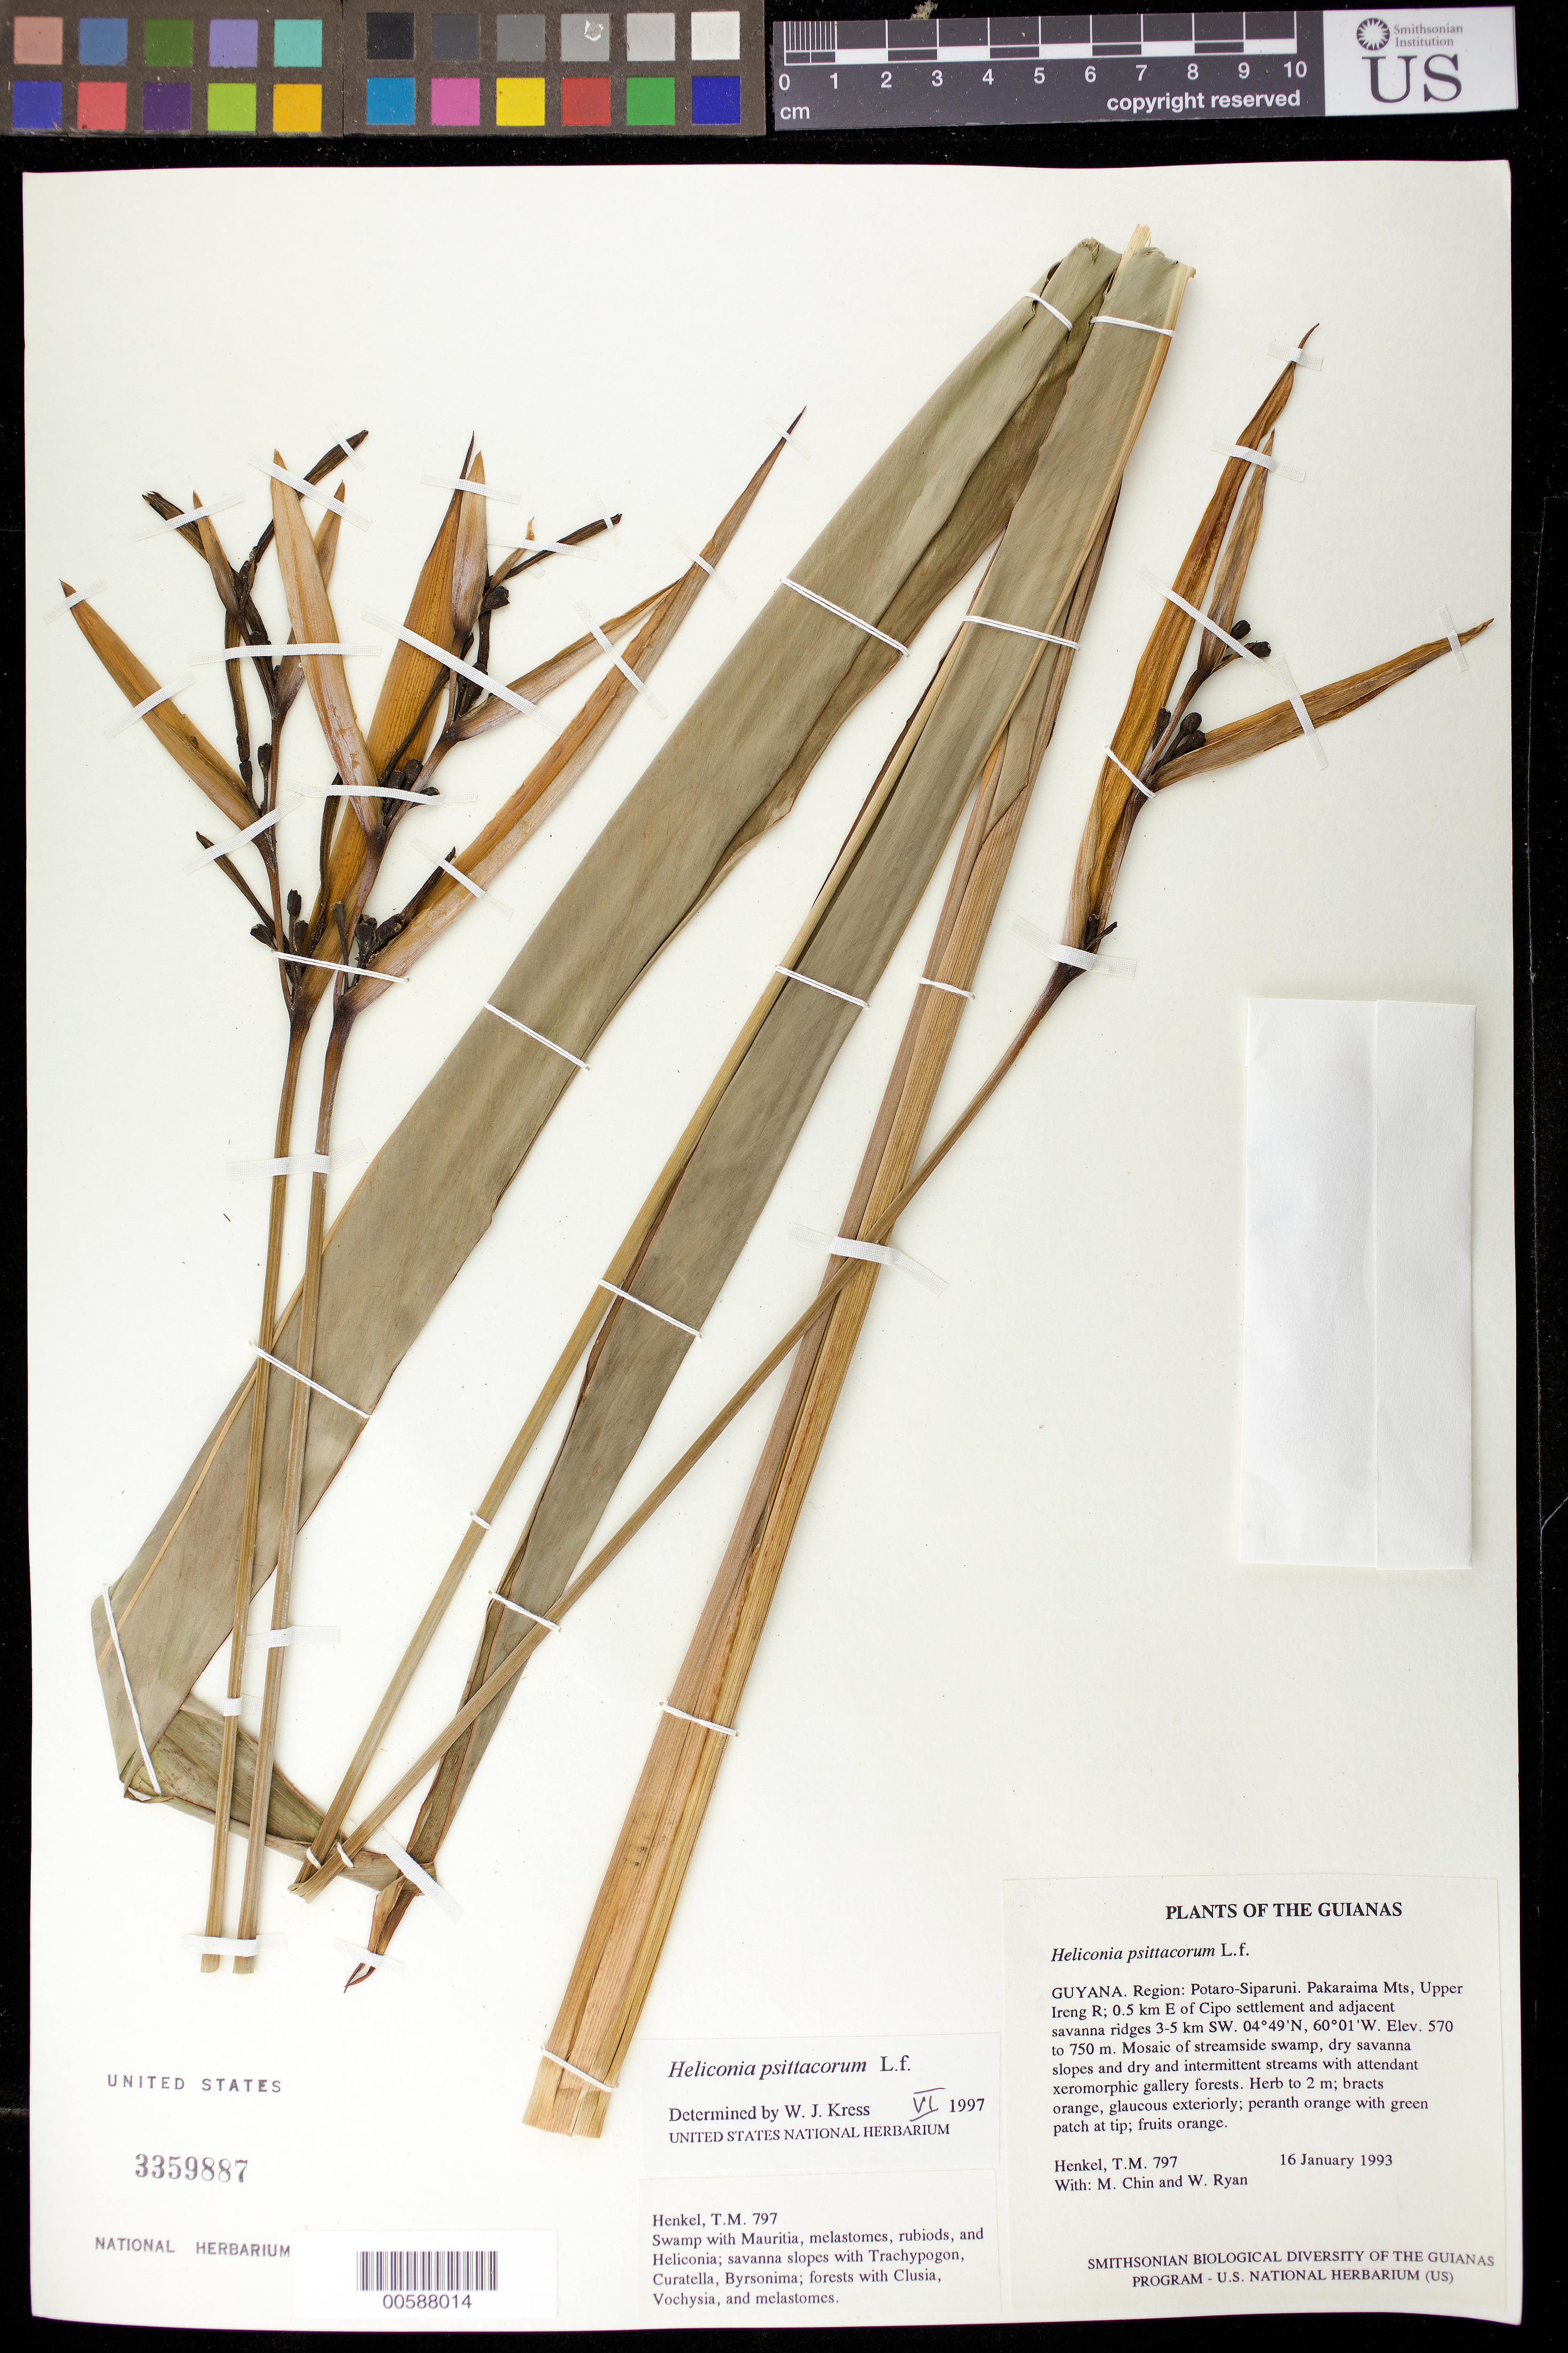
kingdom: Plantae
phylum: Tracheophyta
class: Liliopsida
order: Zingiberales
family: Heliconiaceae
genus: Heliconia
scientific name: Heliconia psittacorum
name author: L. f.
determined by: Kress, W. J., (US), Smithsonian Institution - National Museum of Natural History (UNITED STATES)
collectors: T. Henkel, M. Chin & W. Ryan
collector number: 797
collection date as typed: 16 January 1993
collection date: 1993-01-16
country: Guyana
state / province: Potaro-Siparuni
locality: Pakaraima Mts, Upper Ireng R; 0.5 km E of Cipo settlement and adjacent savanna ridges 3-5 km SW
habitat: Mosaic of streamside swamp, dry savanna slopes and dry and intermittent streams with attendant xeromorphic gallery forests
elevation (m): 570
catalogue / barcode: US 3359887